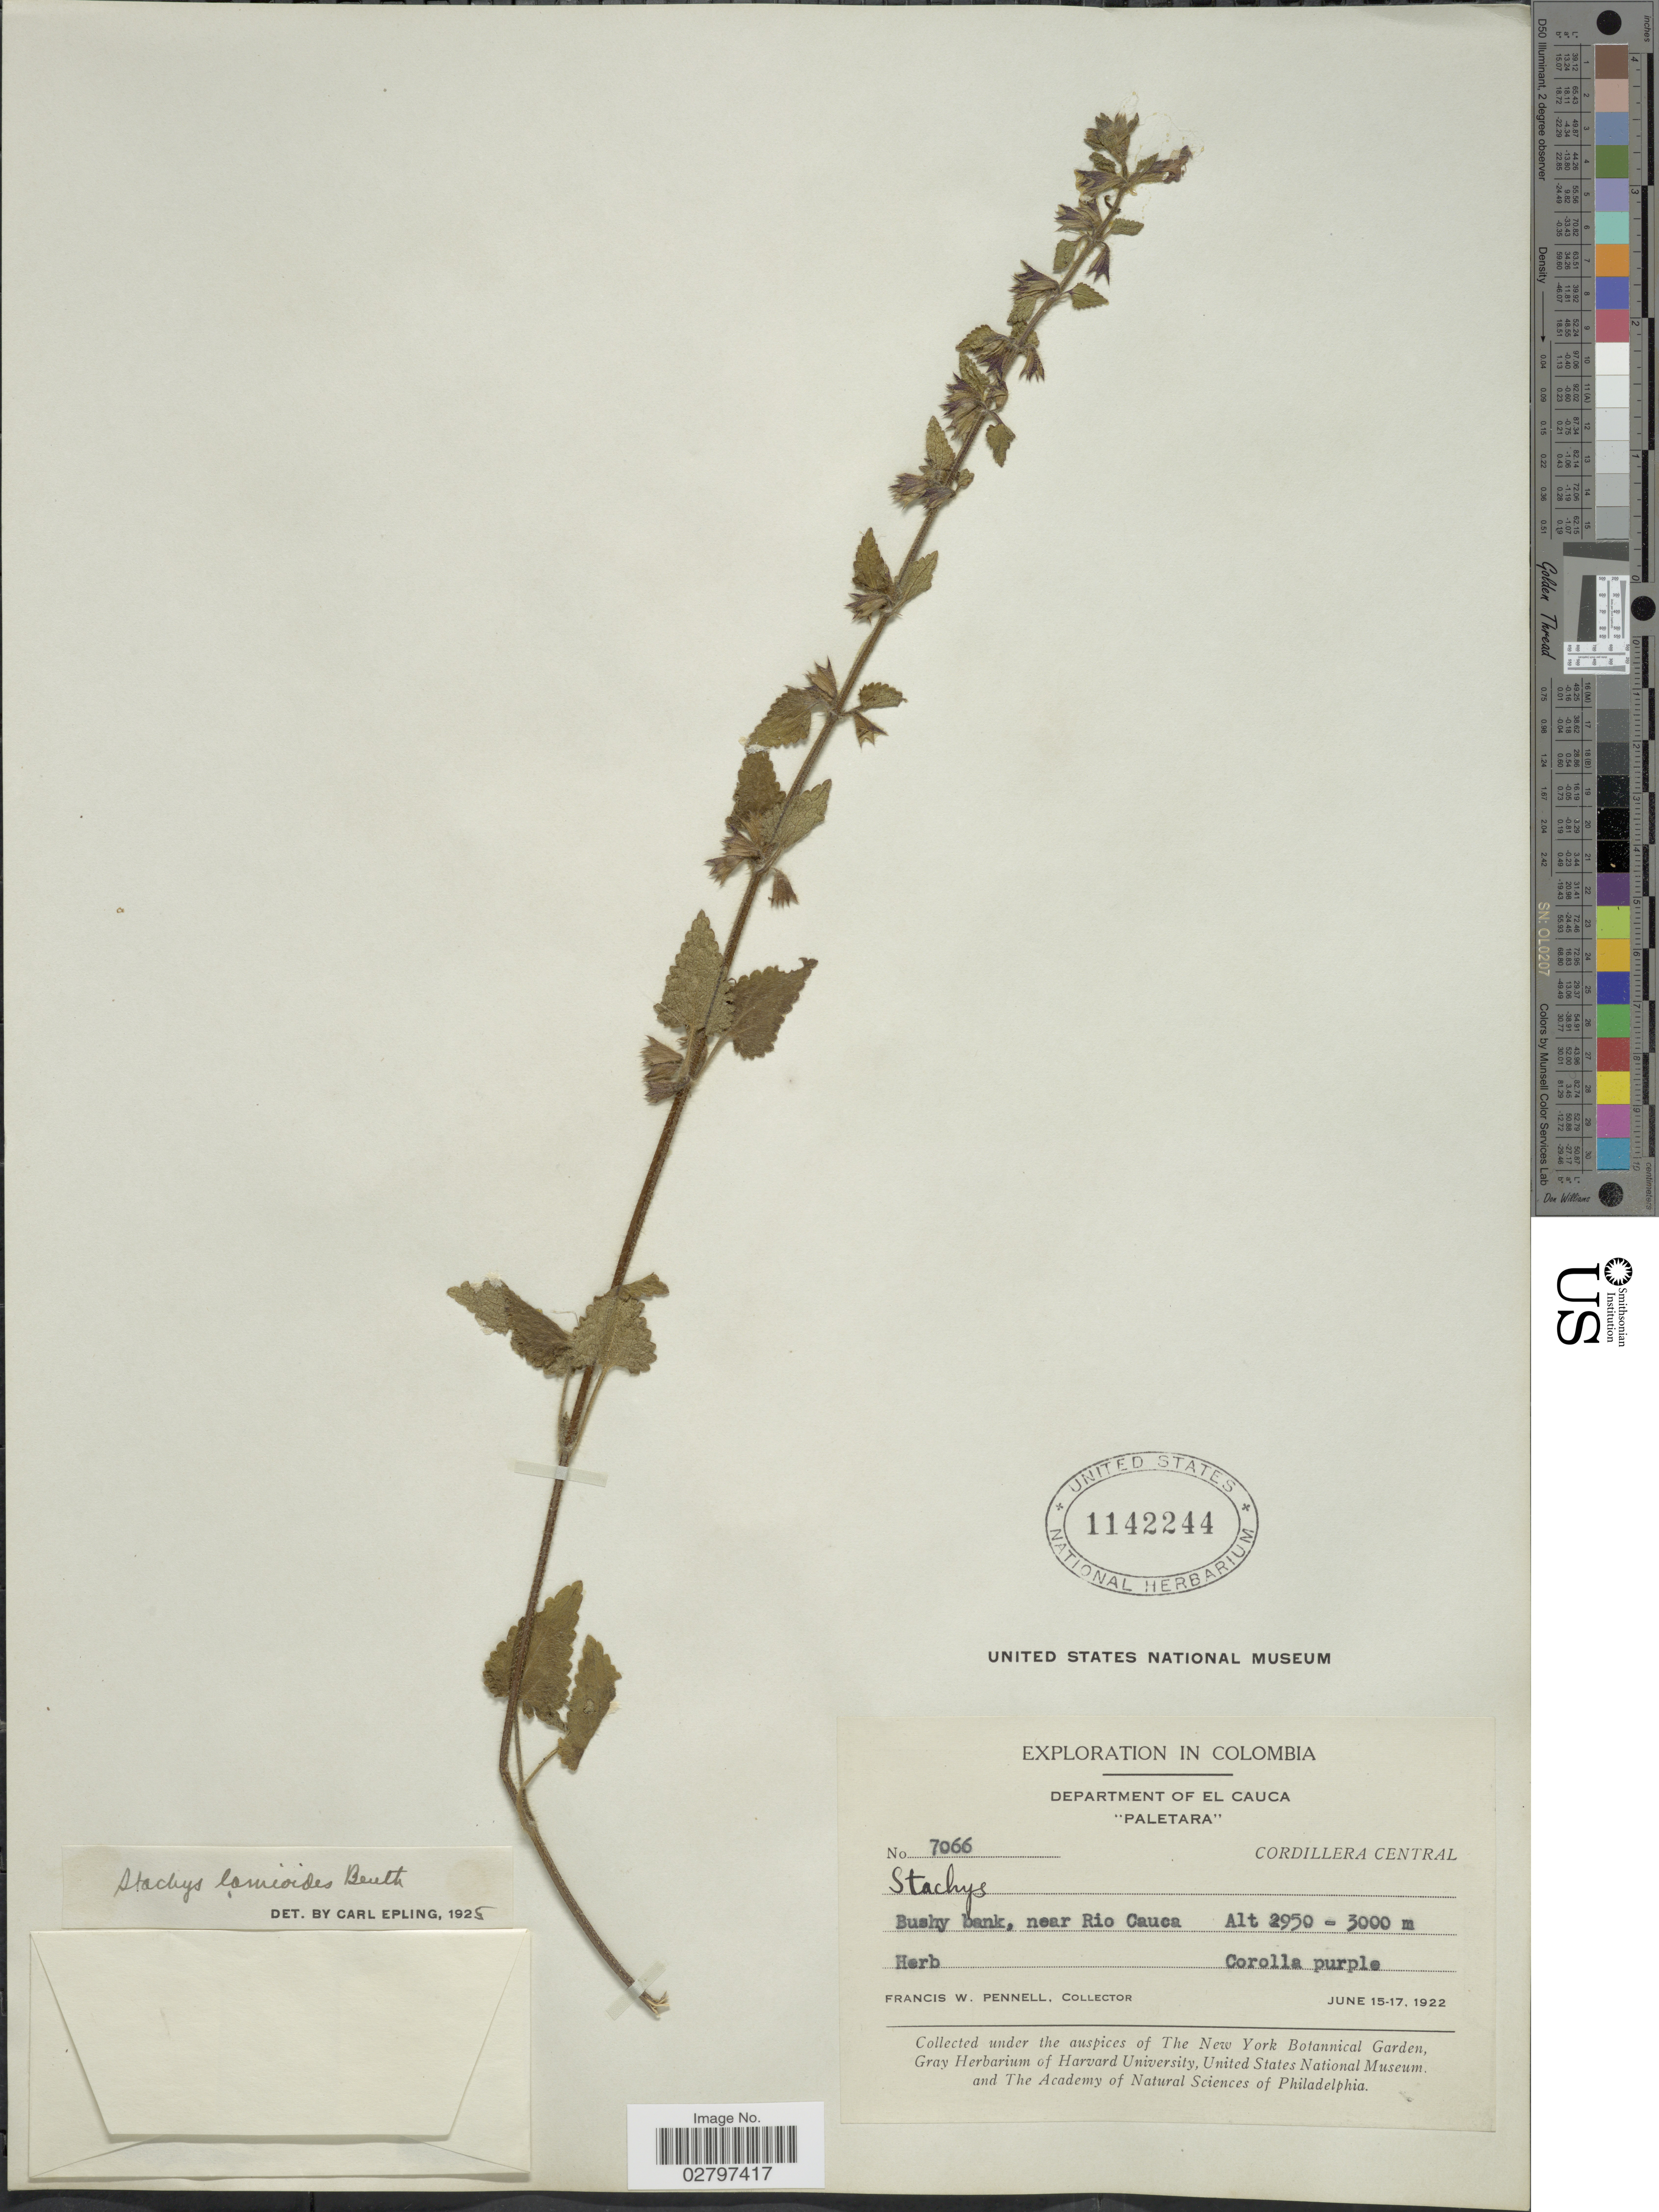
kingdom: Plantae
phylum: Tracheophyta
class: Magnoliopsida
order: Lamiales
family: Lamiaceae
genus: Stachys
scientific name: Stachys lamioides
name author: Benth.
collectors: F. W. Pennell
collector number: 7066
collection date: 1922-06-15/1922-06-17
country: Colombia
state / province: Cauca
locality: Department of el Cauca, "Paletara", Cordillera Central, near Rio Cauca.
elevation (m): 2950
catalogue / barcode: US 1142244